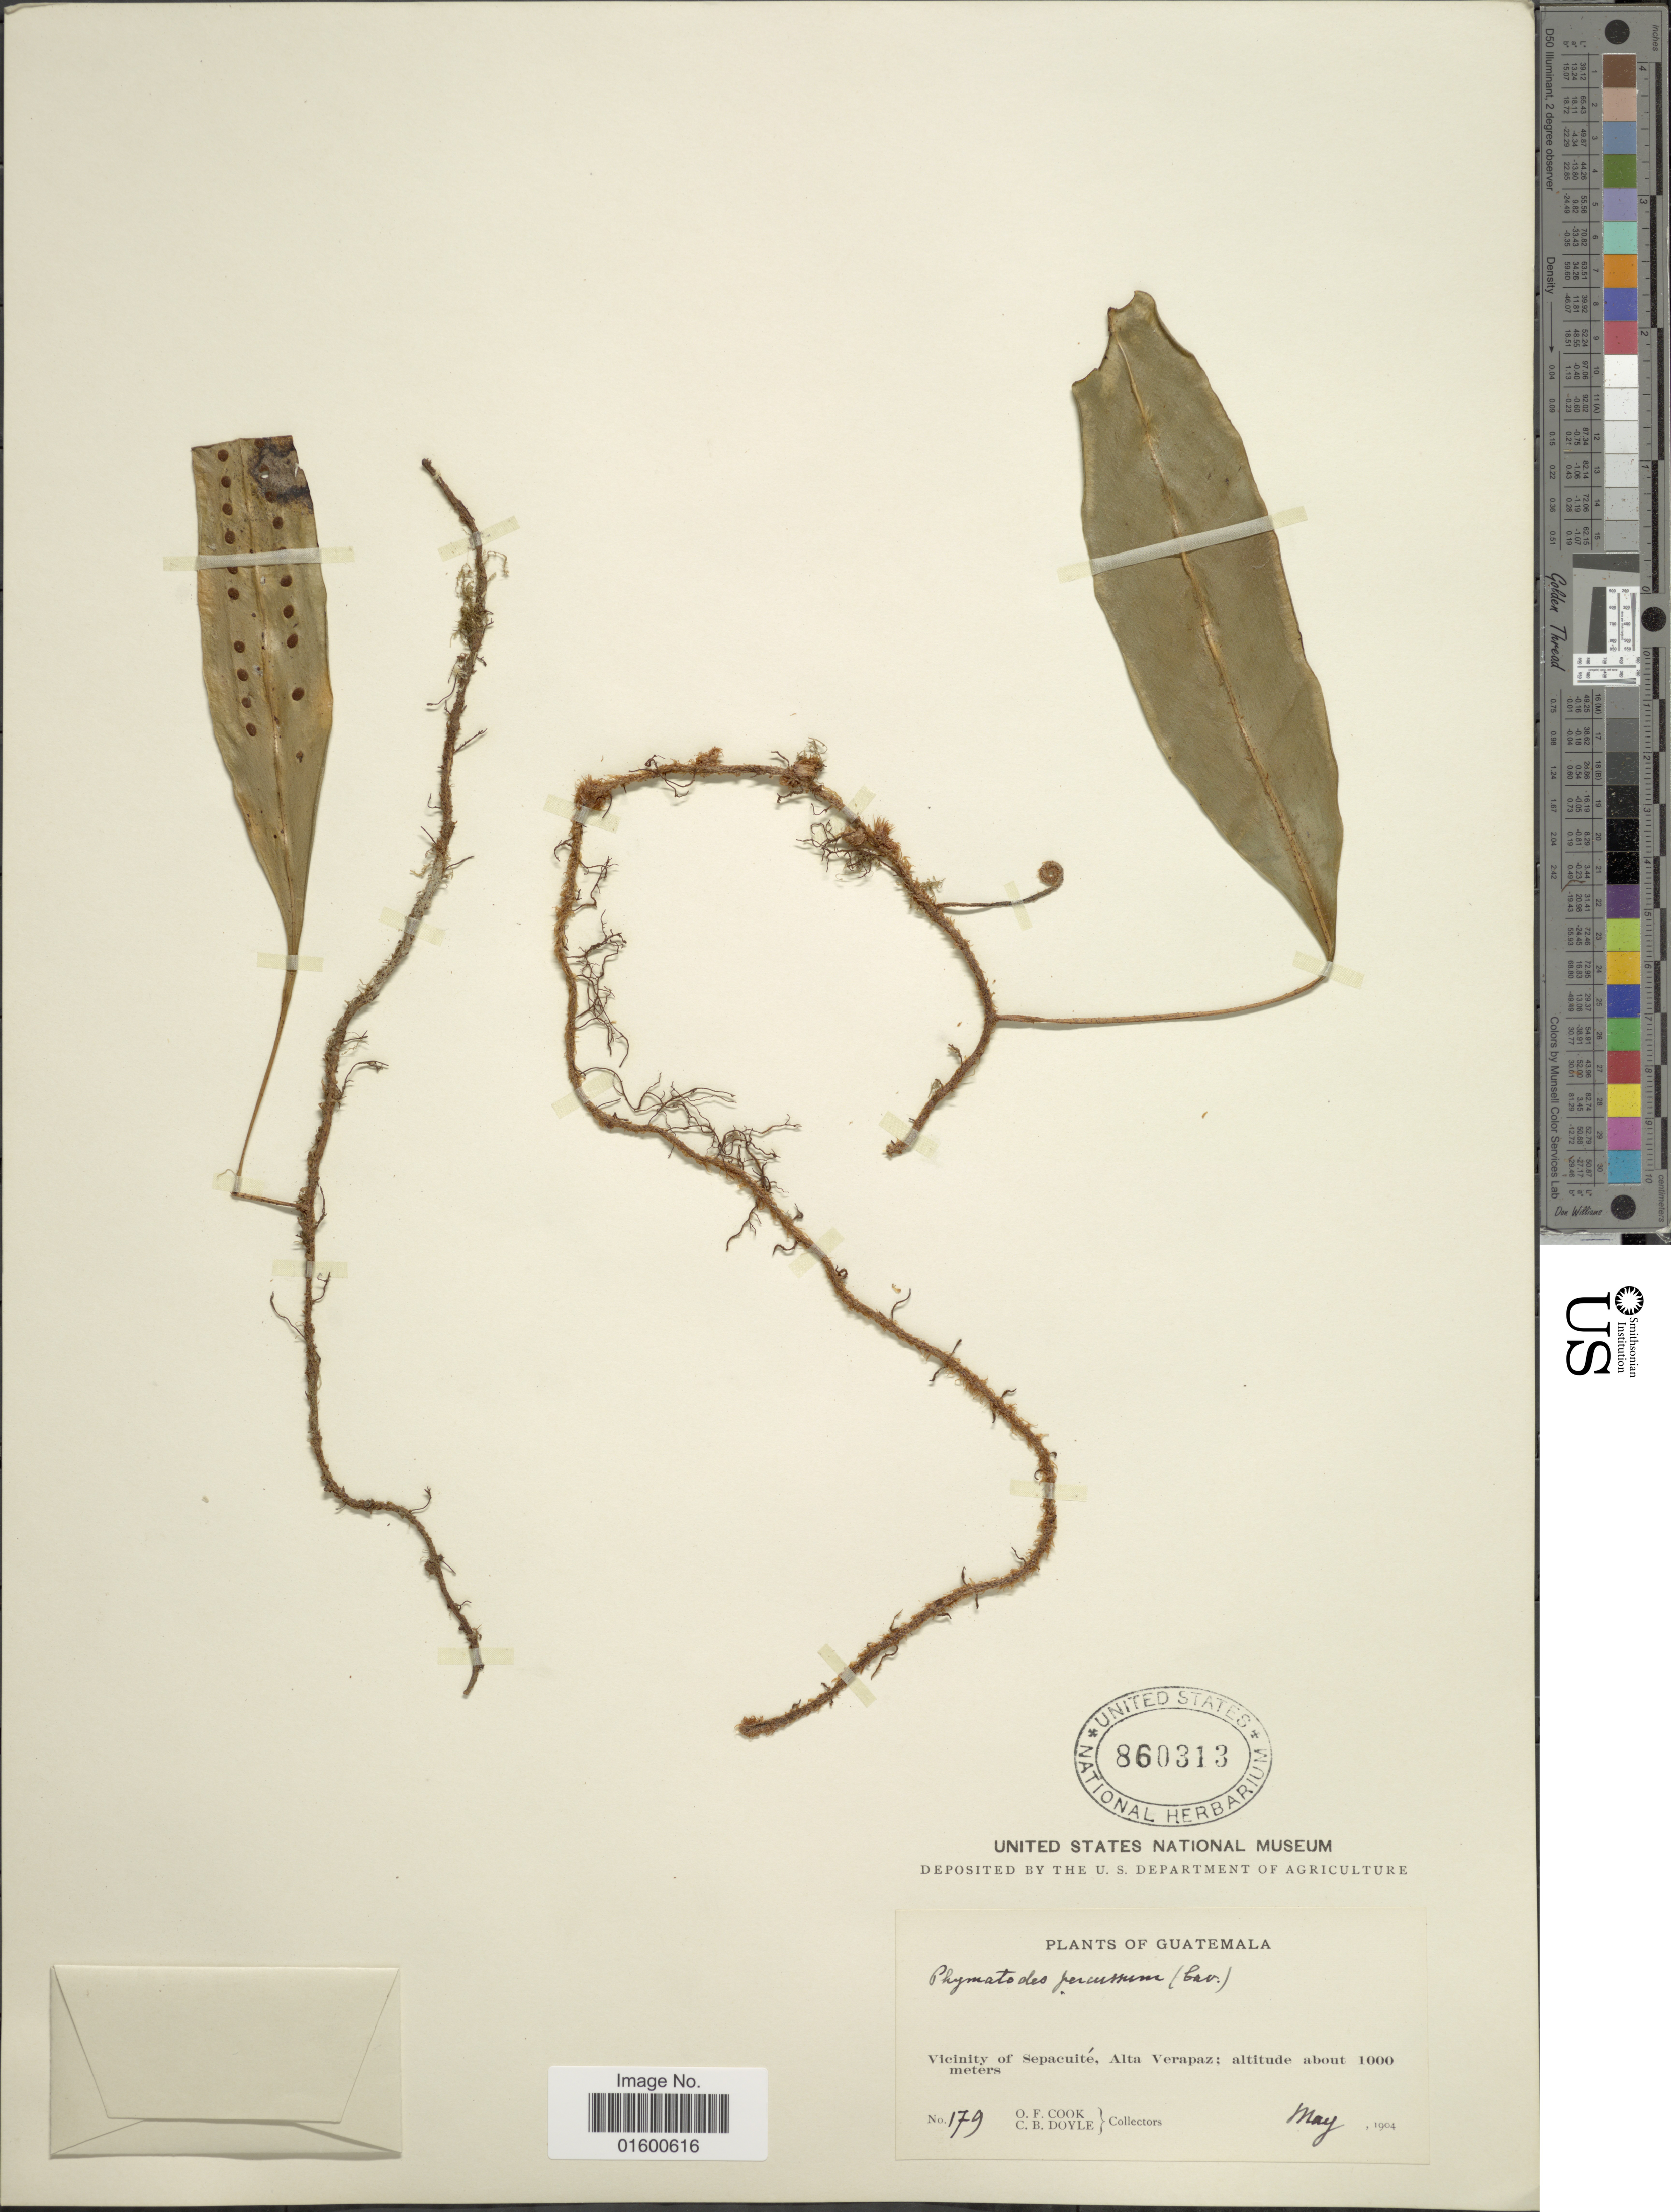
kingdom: Plantae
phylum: Tracheophyta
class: Polypodiopsida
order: Polypodiales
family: Polypodiaceae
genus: Microgramma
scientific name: Microgramma percussa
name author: (Cav.) de la Sota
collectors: O. F. Cook & C. Doyle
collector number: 179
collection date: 1904-05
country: Guatemala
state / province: Alta Verapaz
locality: Vicinity of Sepacuite, Alta Verapaz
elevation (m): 1000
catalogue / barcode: US 860313